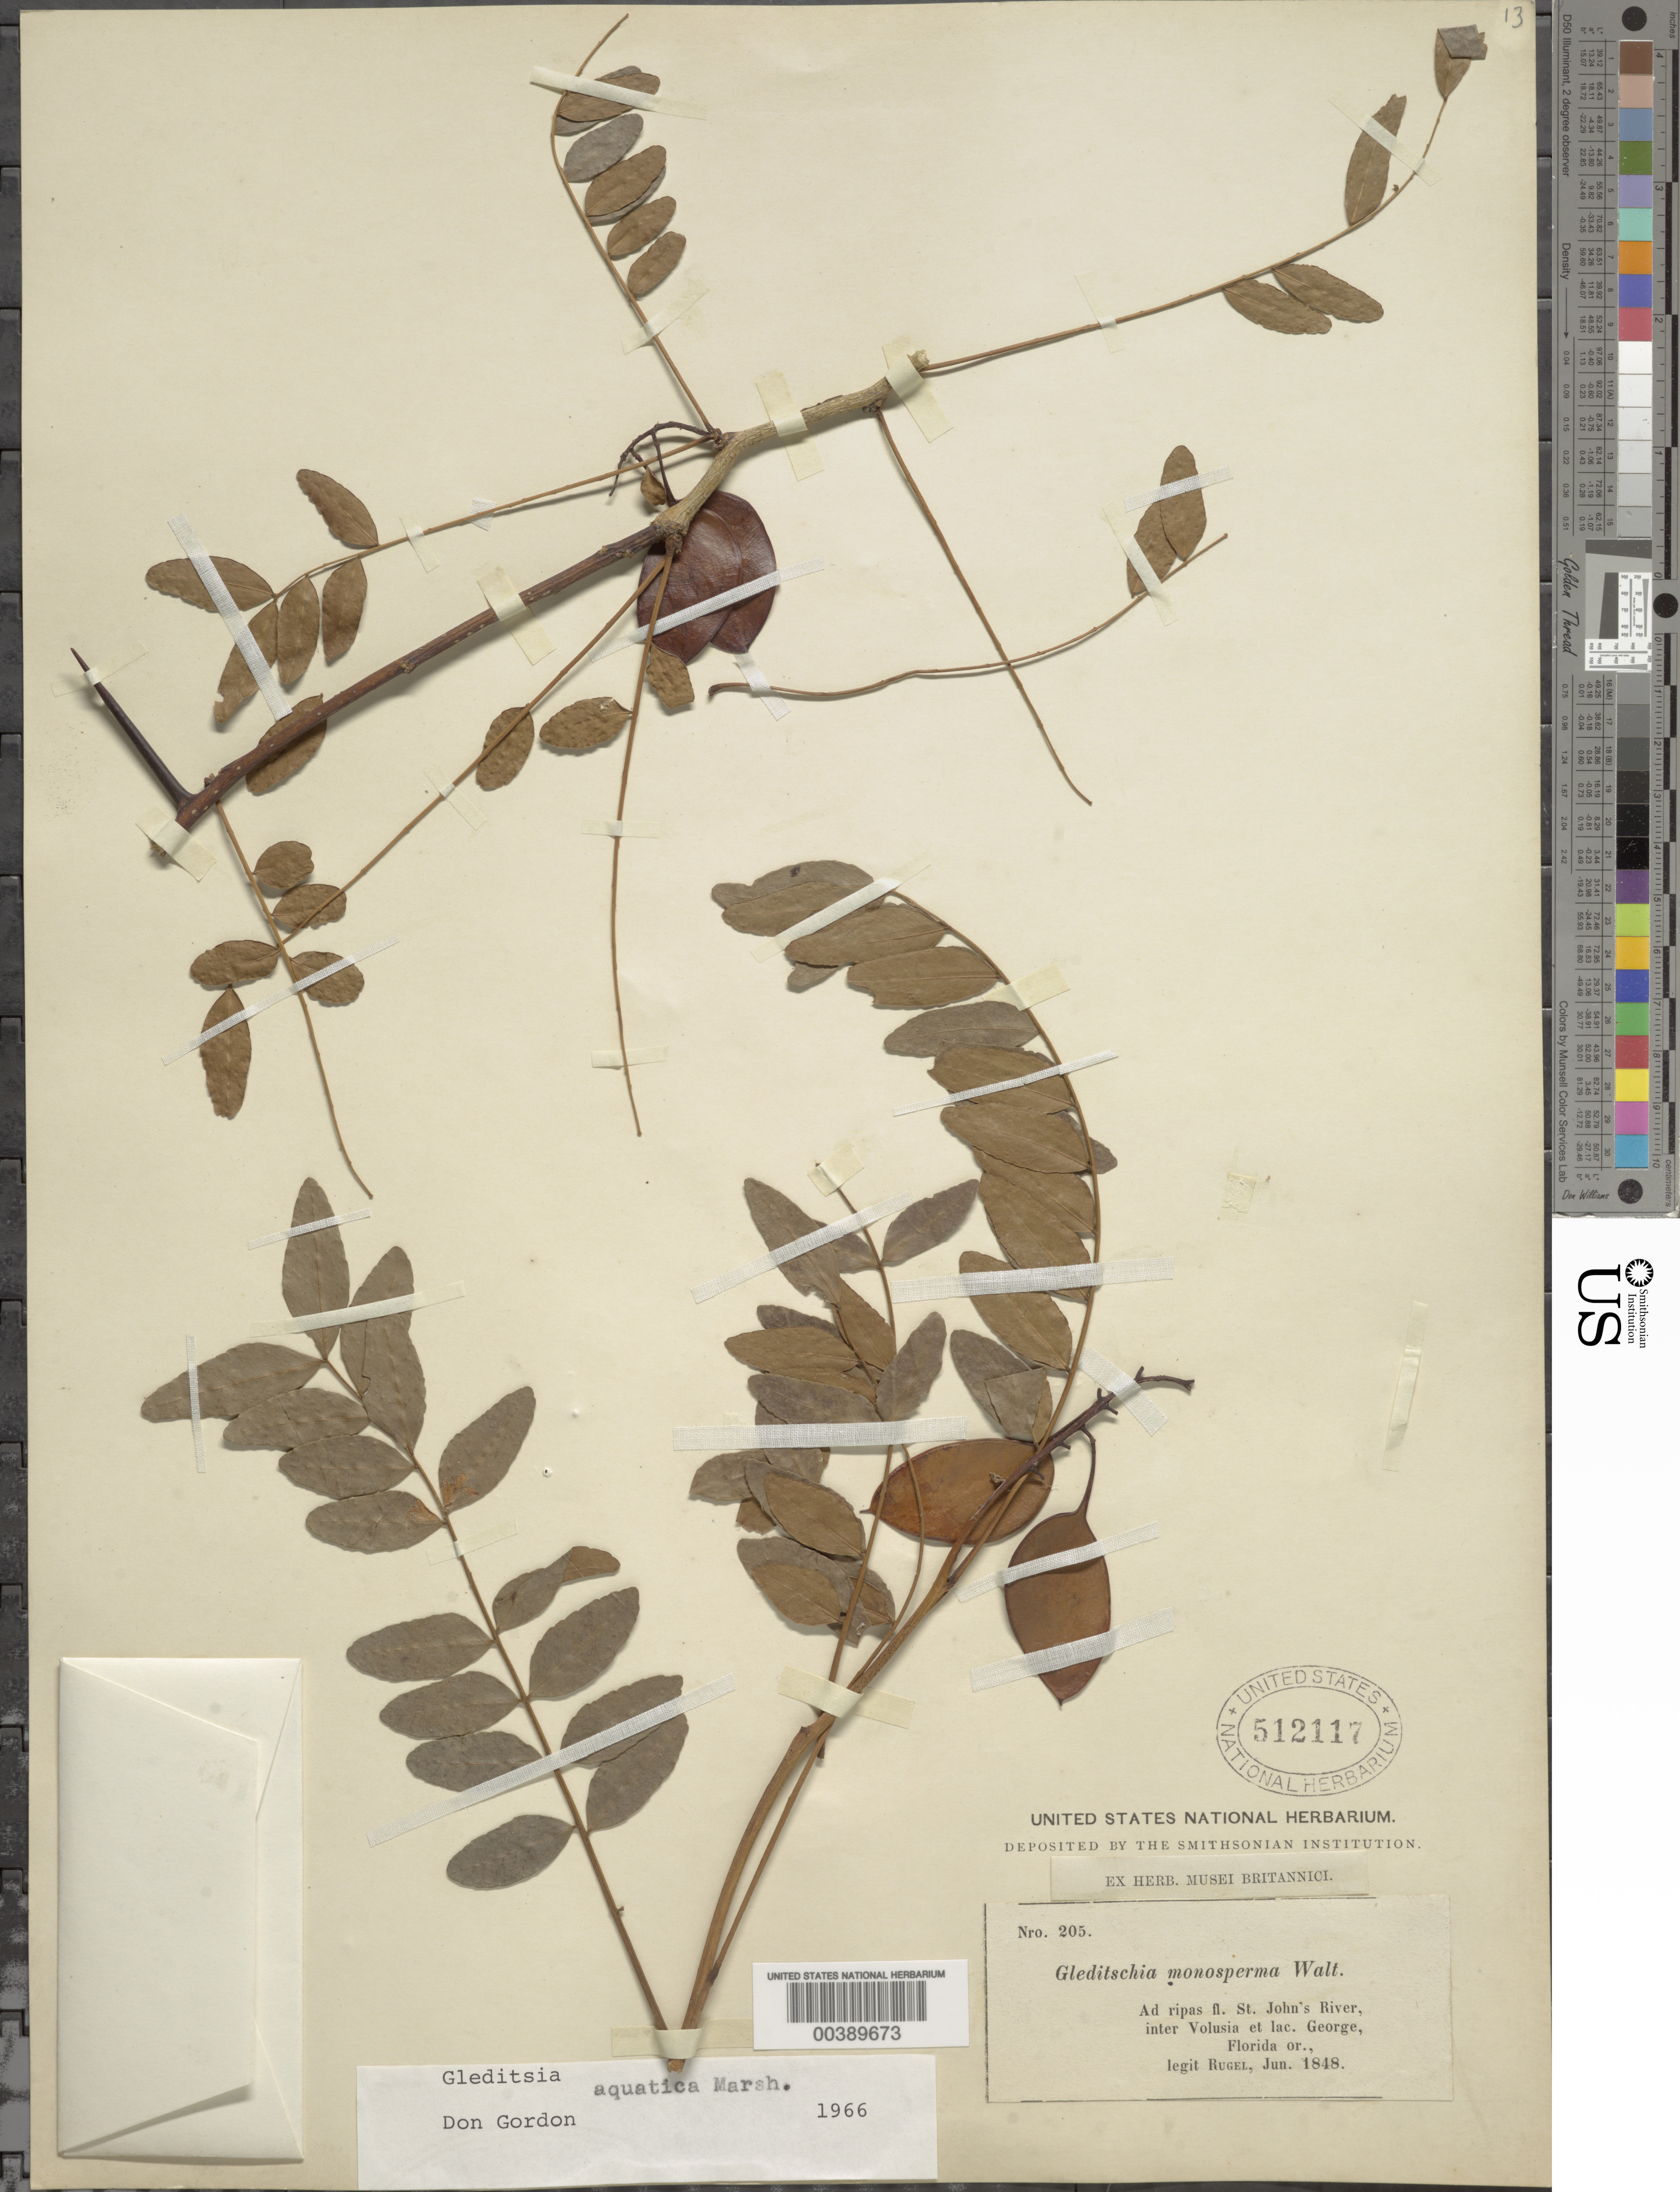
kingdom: Plantae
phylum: Tracheophyta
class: Magnoliopsida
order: Fabales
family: Fabaceae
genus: Gleditsia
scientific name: Gleditsia aquatica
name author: Marshall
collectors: F. Rugel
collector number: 205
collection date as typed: Jun 1848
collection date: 1848-06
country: United States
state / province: Florida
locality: St. john's river inter volusia et lac. george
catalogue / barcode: US 512117